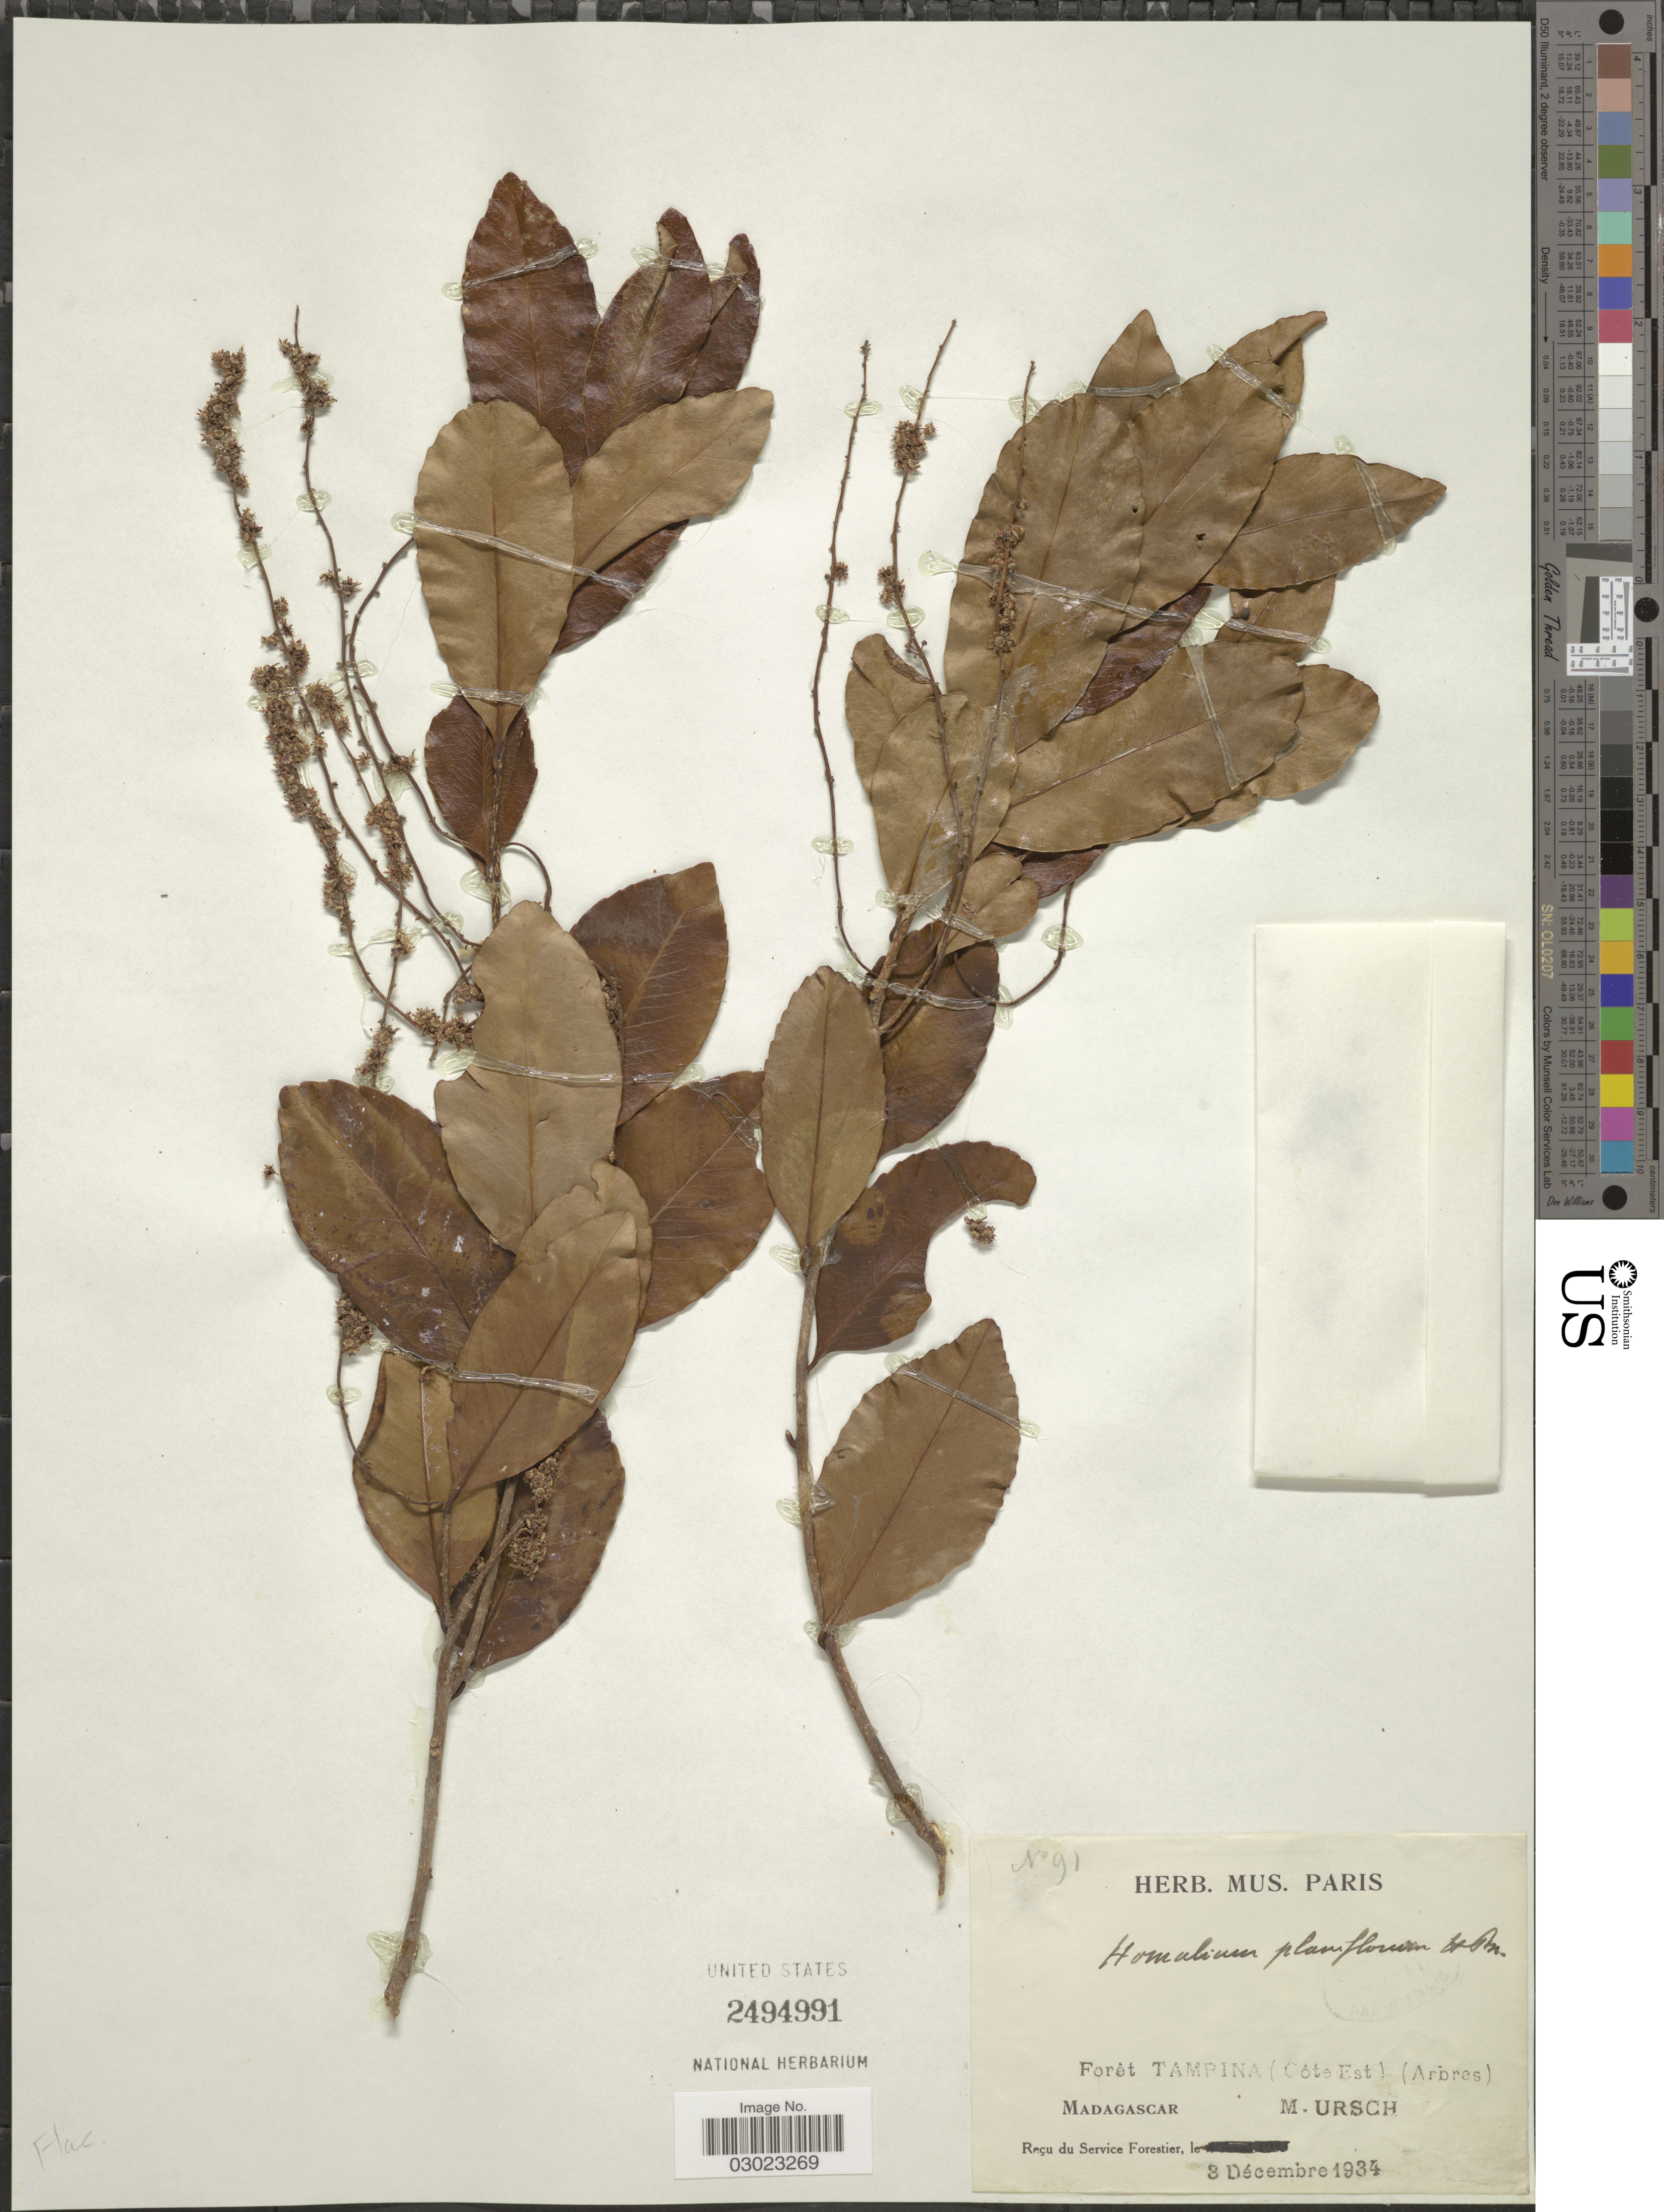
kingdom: Plantae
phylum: Tracheophyta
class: Magnoliopsida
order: Malpighiales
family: Salicaceae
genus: Homalium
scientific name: Homalium planiflorum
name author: (Boivin ex Tul.) Baill.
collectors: M. Ursch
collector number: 91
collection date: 1934-12-03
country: Madagascar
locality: Forêt Tampina (Côte Est).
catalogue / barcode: US 2494991